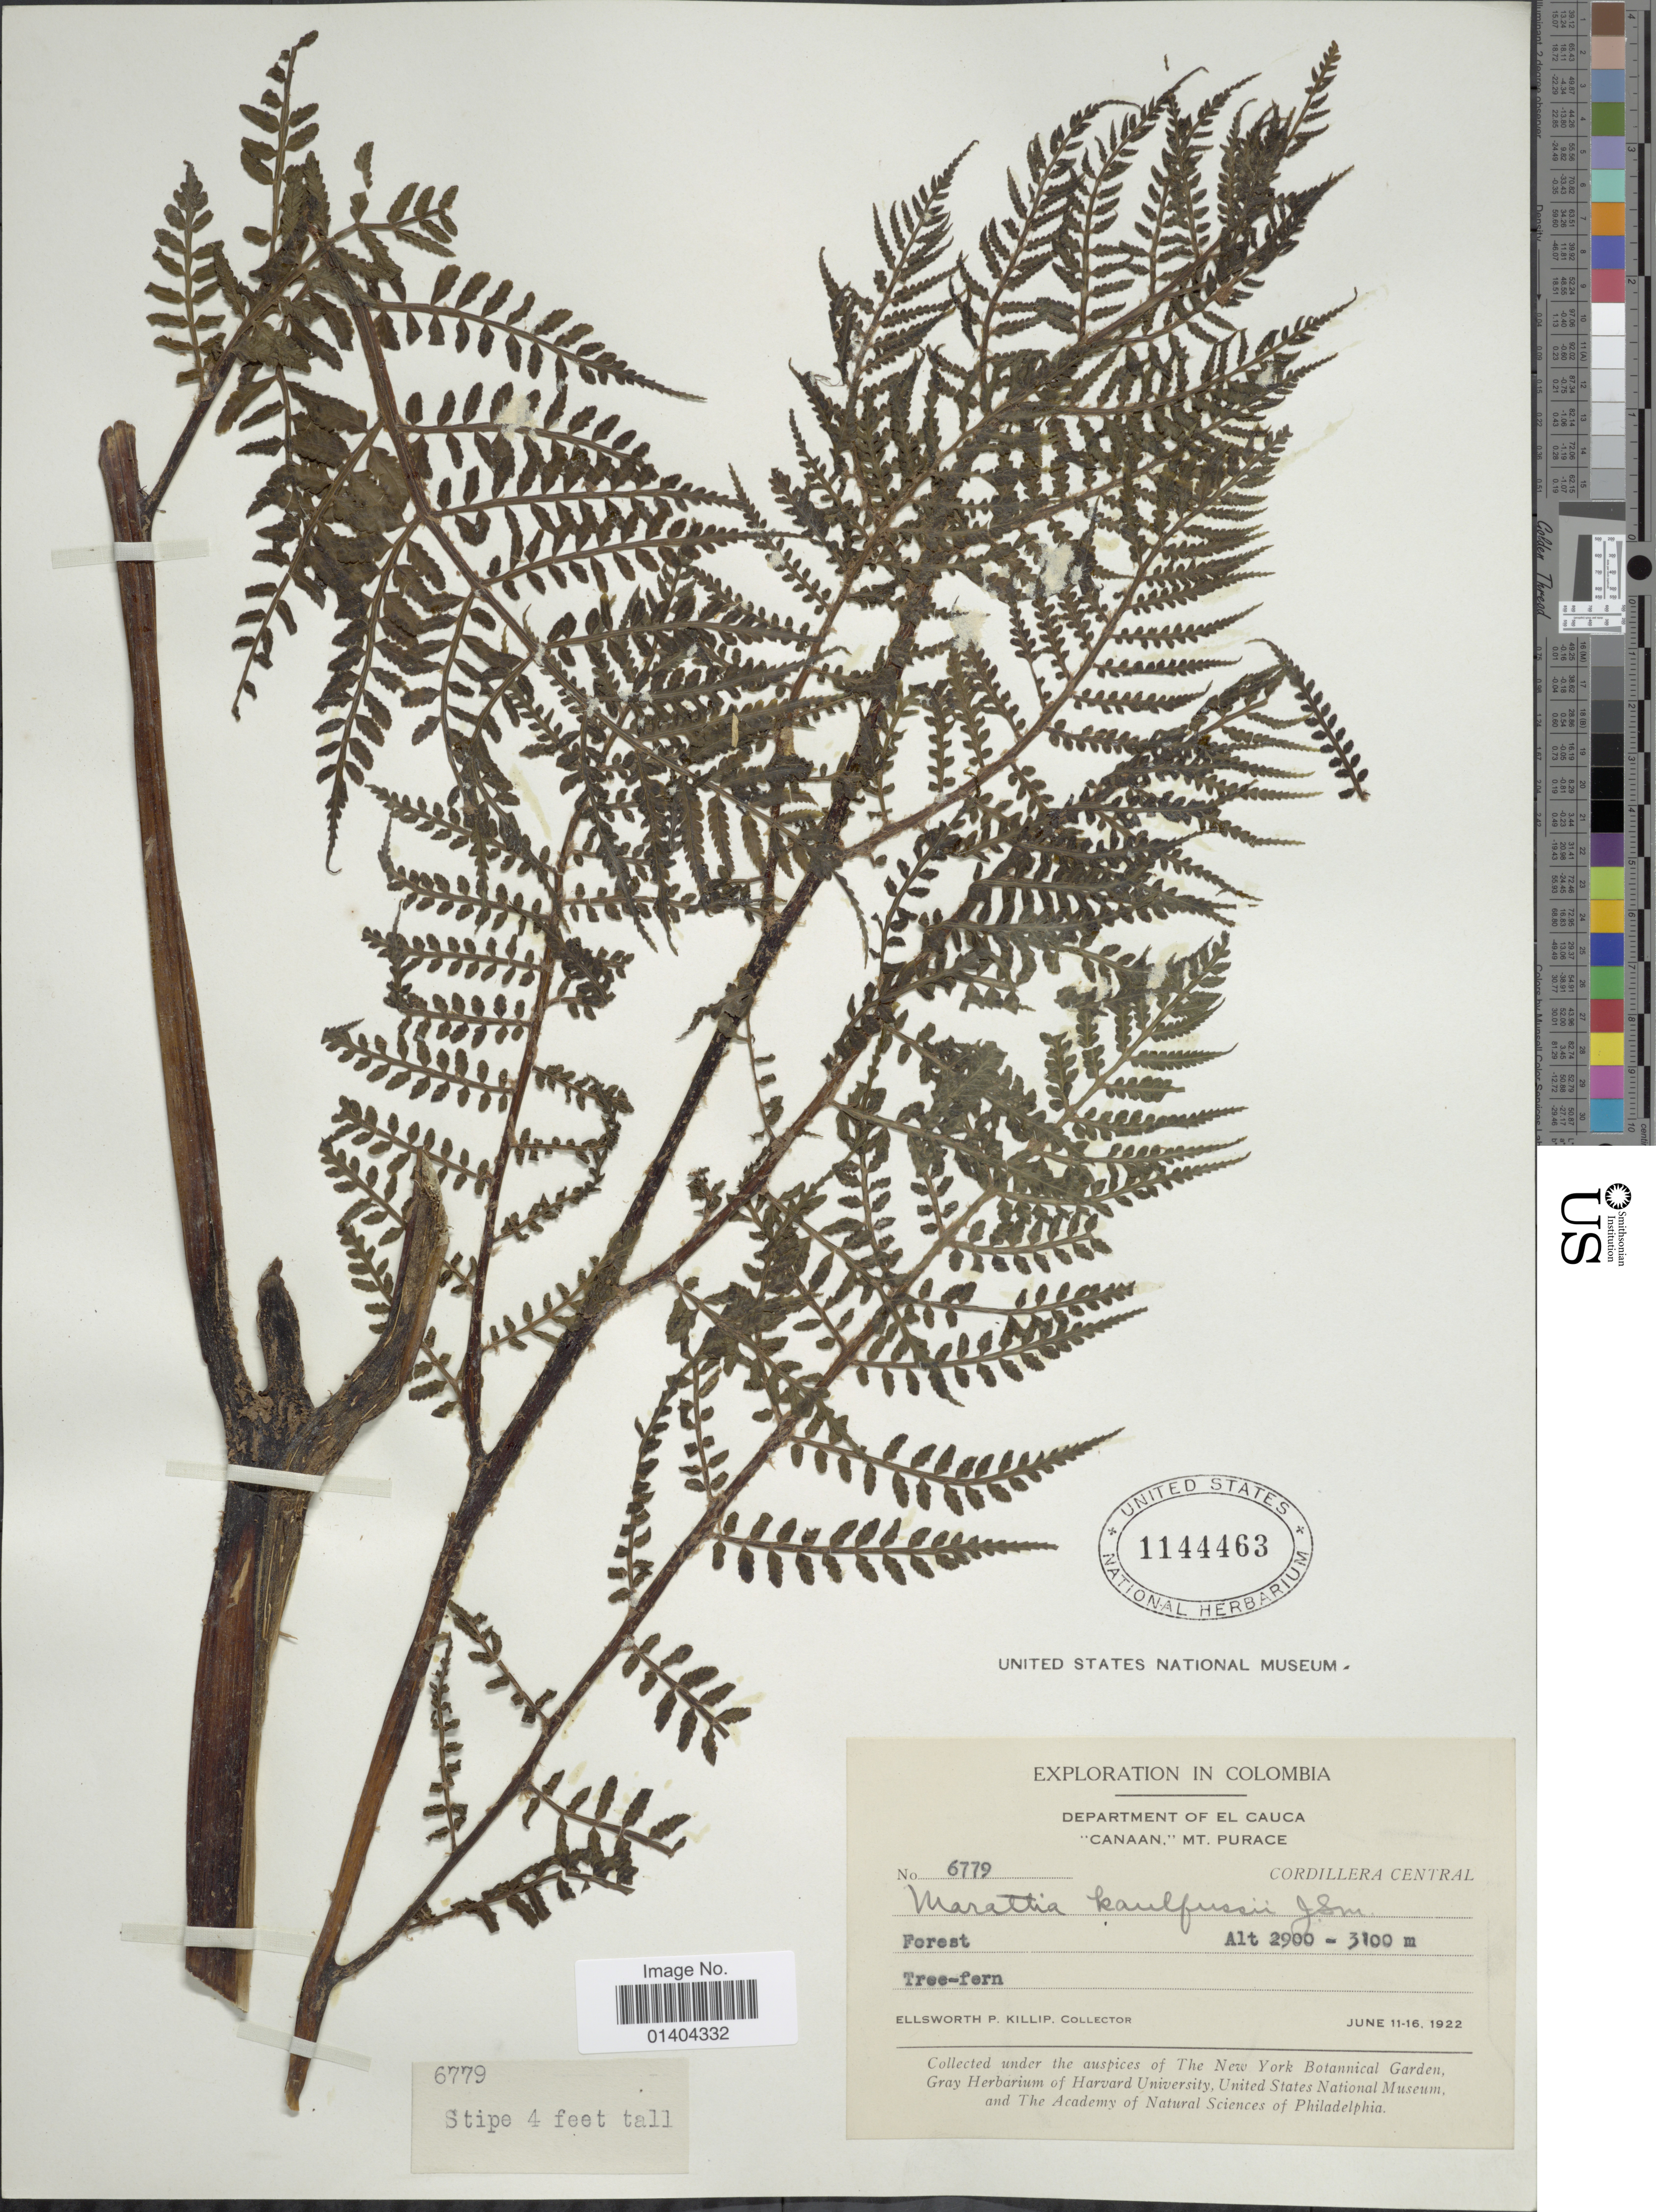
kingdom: Plantae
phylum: Tracheophyta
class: Polypodiopsida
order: Marattiales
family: Marattiaceae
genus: Marattia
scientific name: Marattia laevis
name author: Sm.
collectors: E. P. Killip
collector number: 6779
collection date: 1922-06-11/1922-06-16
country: Colombia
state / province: Cauca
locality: Canaan, Mt. Purace, Cordillera Oriental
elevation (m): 2900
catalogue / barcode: US 1144463